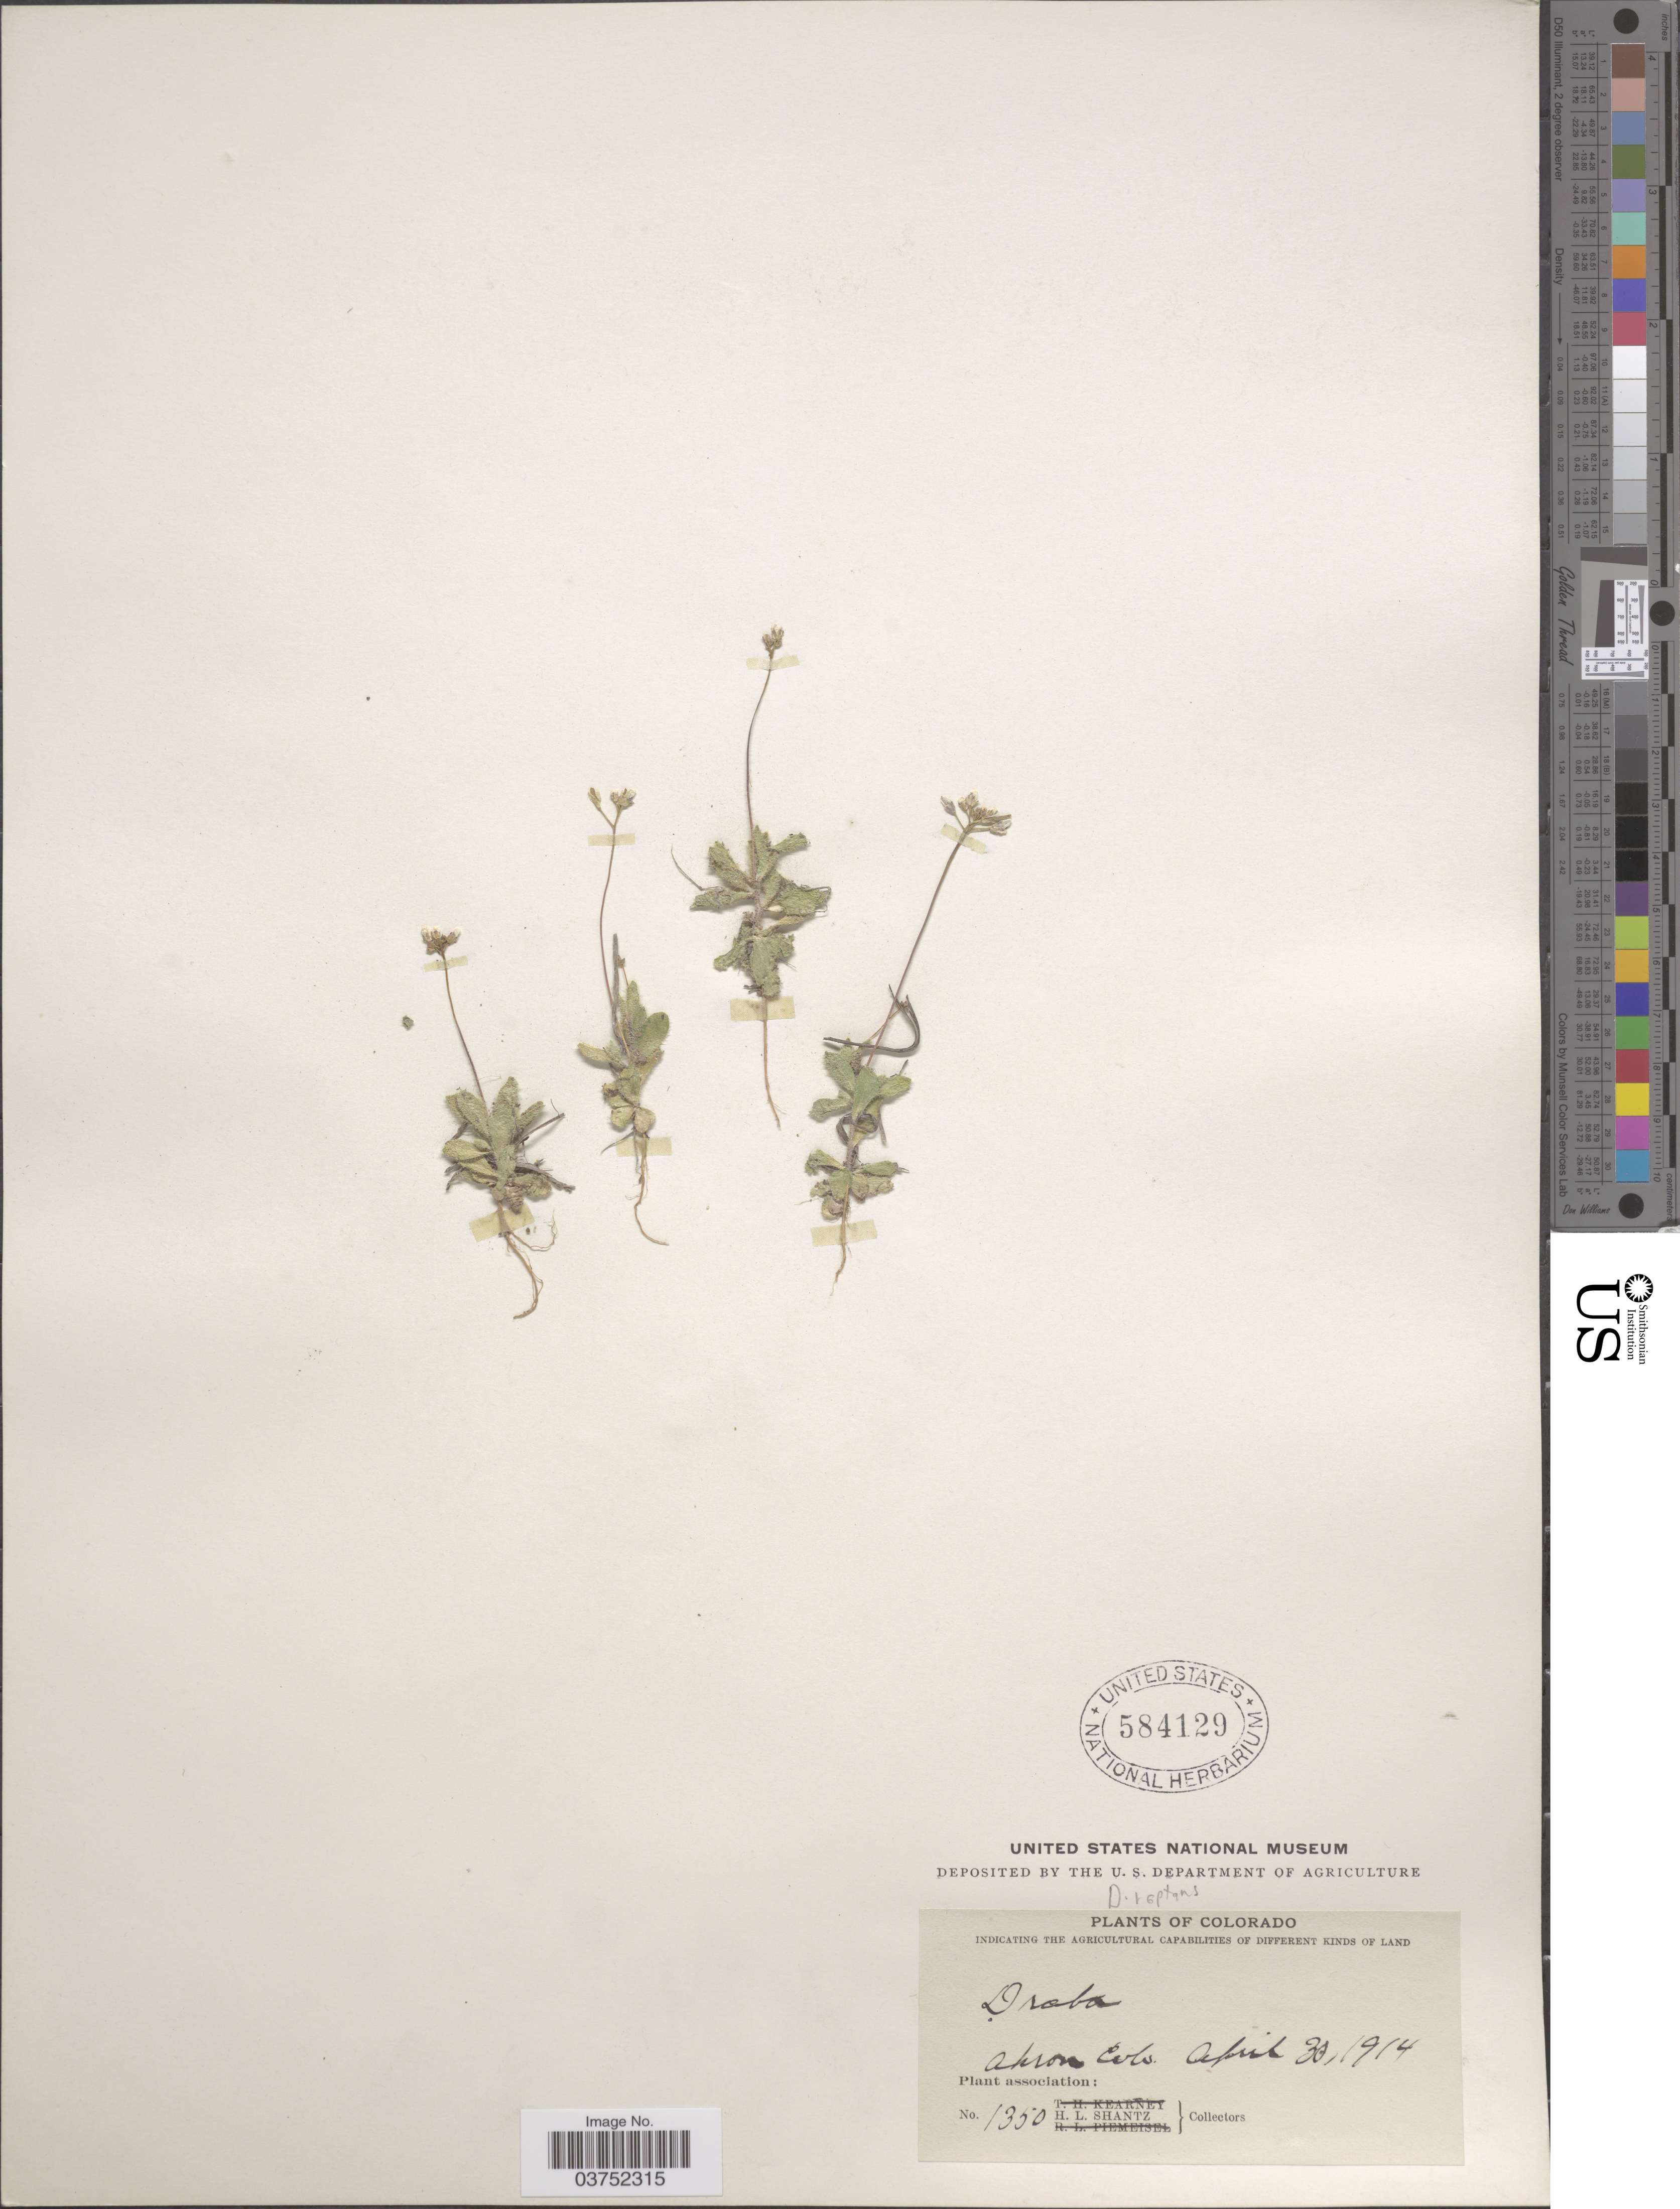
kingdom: Plantae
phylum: Tracheophyta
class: Magnoliopsida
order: Brassicales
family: Brassicaceae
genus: Draba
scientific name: Draba reptans f. micrantha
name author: (Nutt. ex Torr. & A. Gray) C.L. Hitchc.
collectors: H. Shantz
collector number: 1350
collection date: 1914-04-30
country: United States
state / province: Colorado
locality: Akron Colo.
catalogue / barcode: US 584129